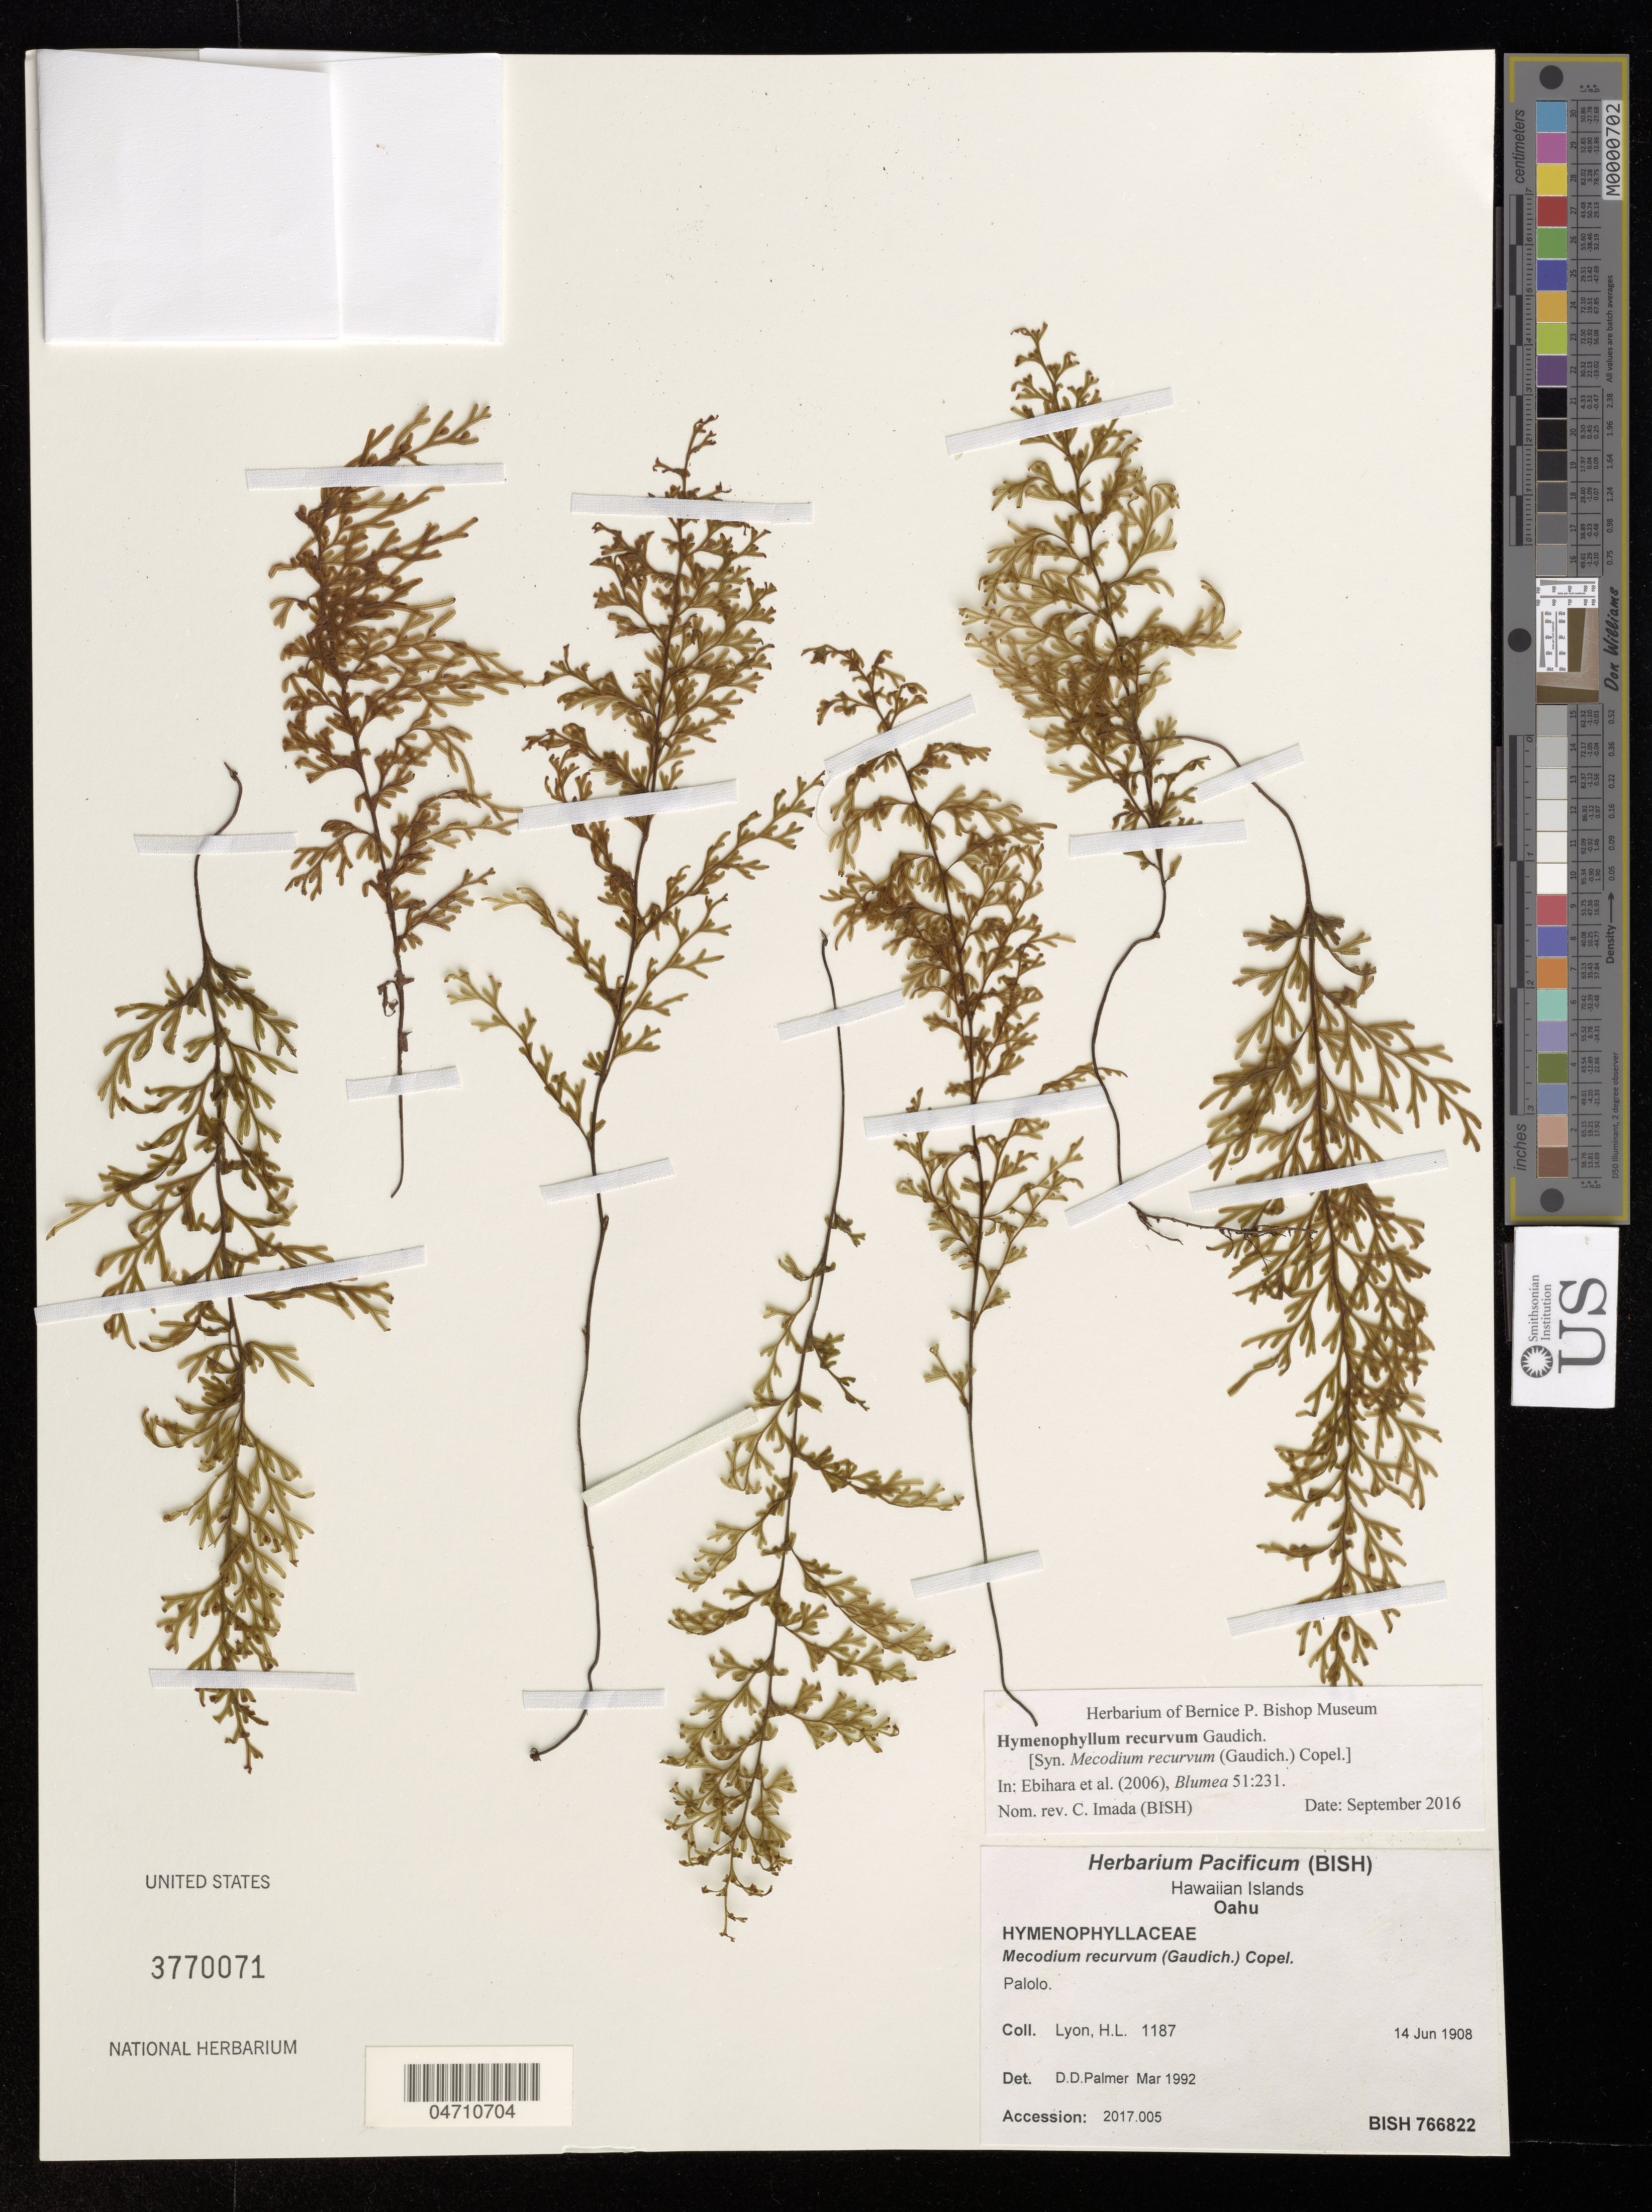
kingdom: Plantae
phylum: Tracheophyta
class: Polypodiopsida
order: Hymenophyllales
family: Hymenophyllaceae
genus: Hymenophyllum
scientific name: Hymenophyllum recurvum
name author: Gaudich.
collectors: H. Lyon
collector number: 1187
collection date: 1908-06-14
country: United States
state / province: Hawaii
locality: Hawaiian Islands. Oahu. Palolo.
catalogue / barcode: US 3770071